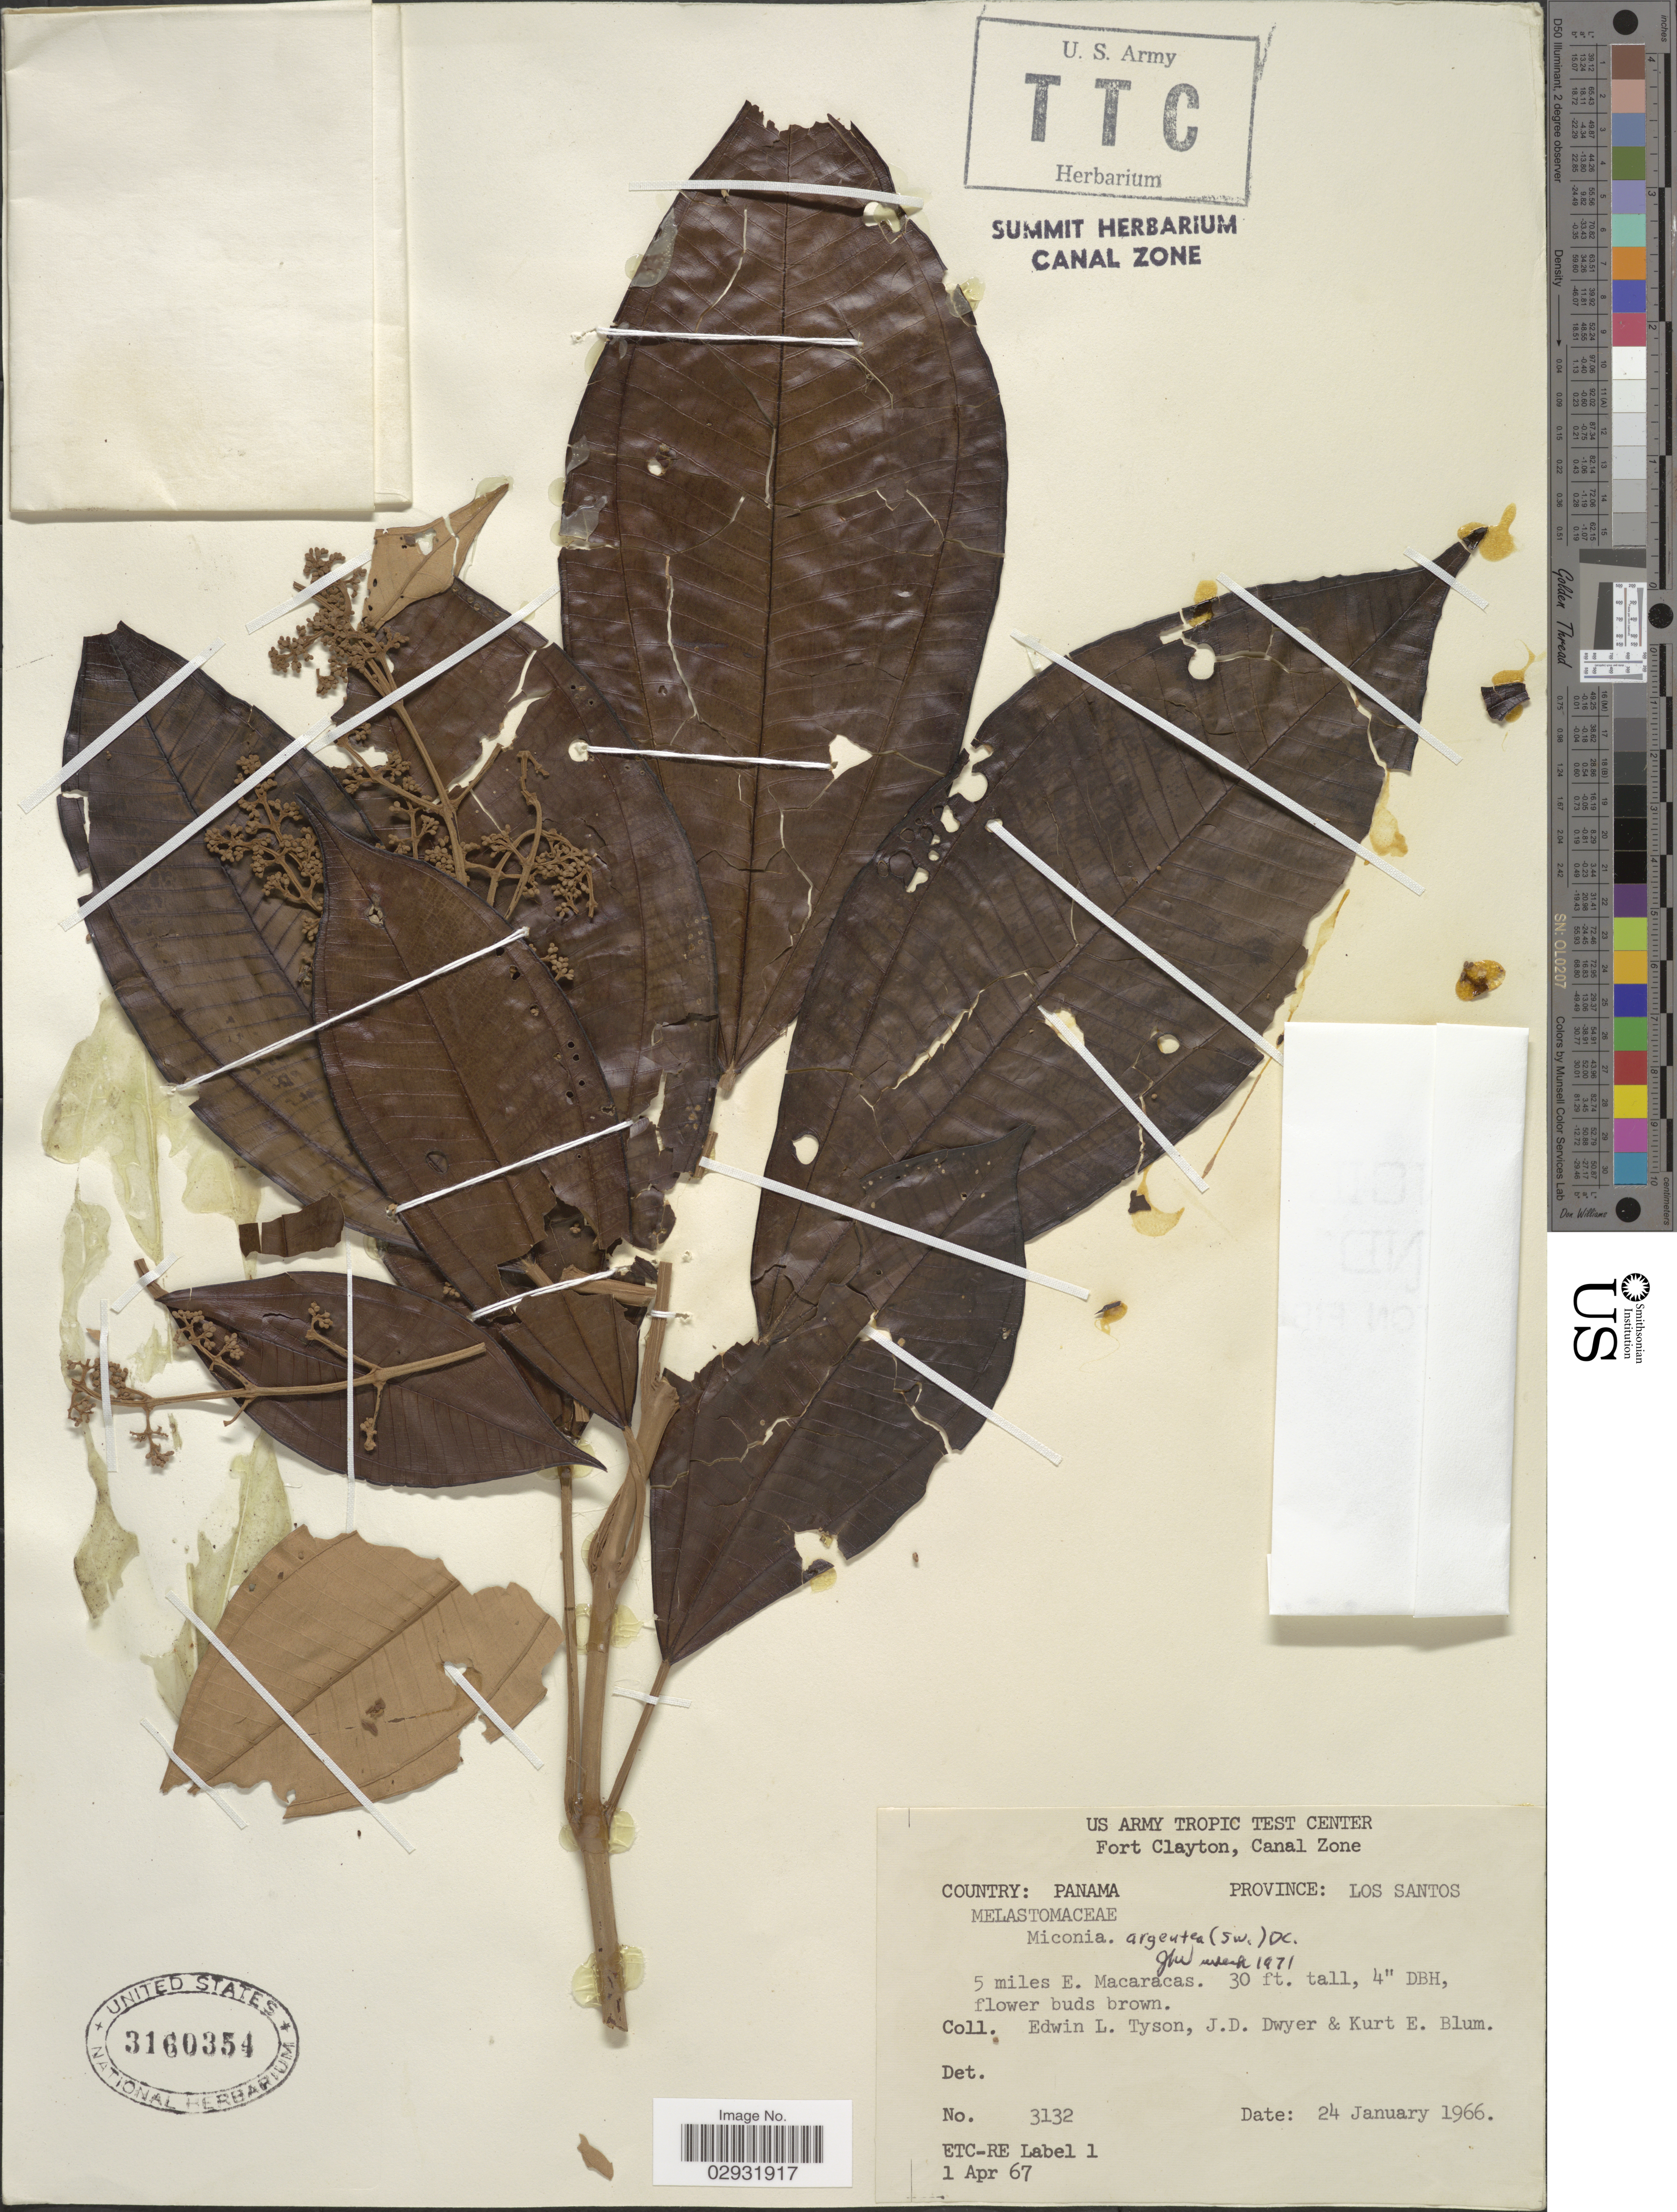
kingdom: Plantae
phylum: Tracheophyta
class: Magnoliopsida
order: Myrtales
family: Melastomataceae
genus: Miconia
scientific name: Miconia argentea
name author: (Sw.) DC.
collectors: E. L. Tyson, J. D. Dwyer & K. E. Blum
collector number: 3132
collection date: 1966-01-24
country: Panama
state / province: Los Santos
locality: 5 miles E. Macaracas.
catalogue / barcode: US 3160354